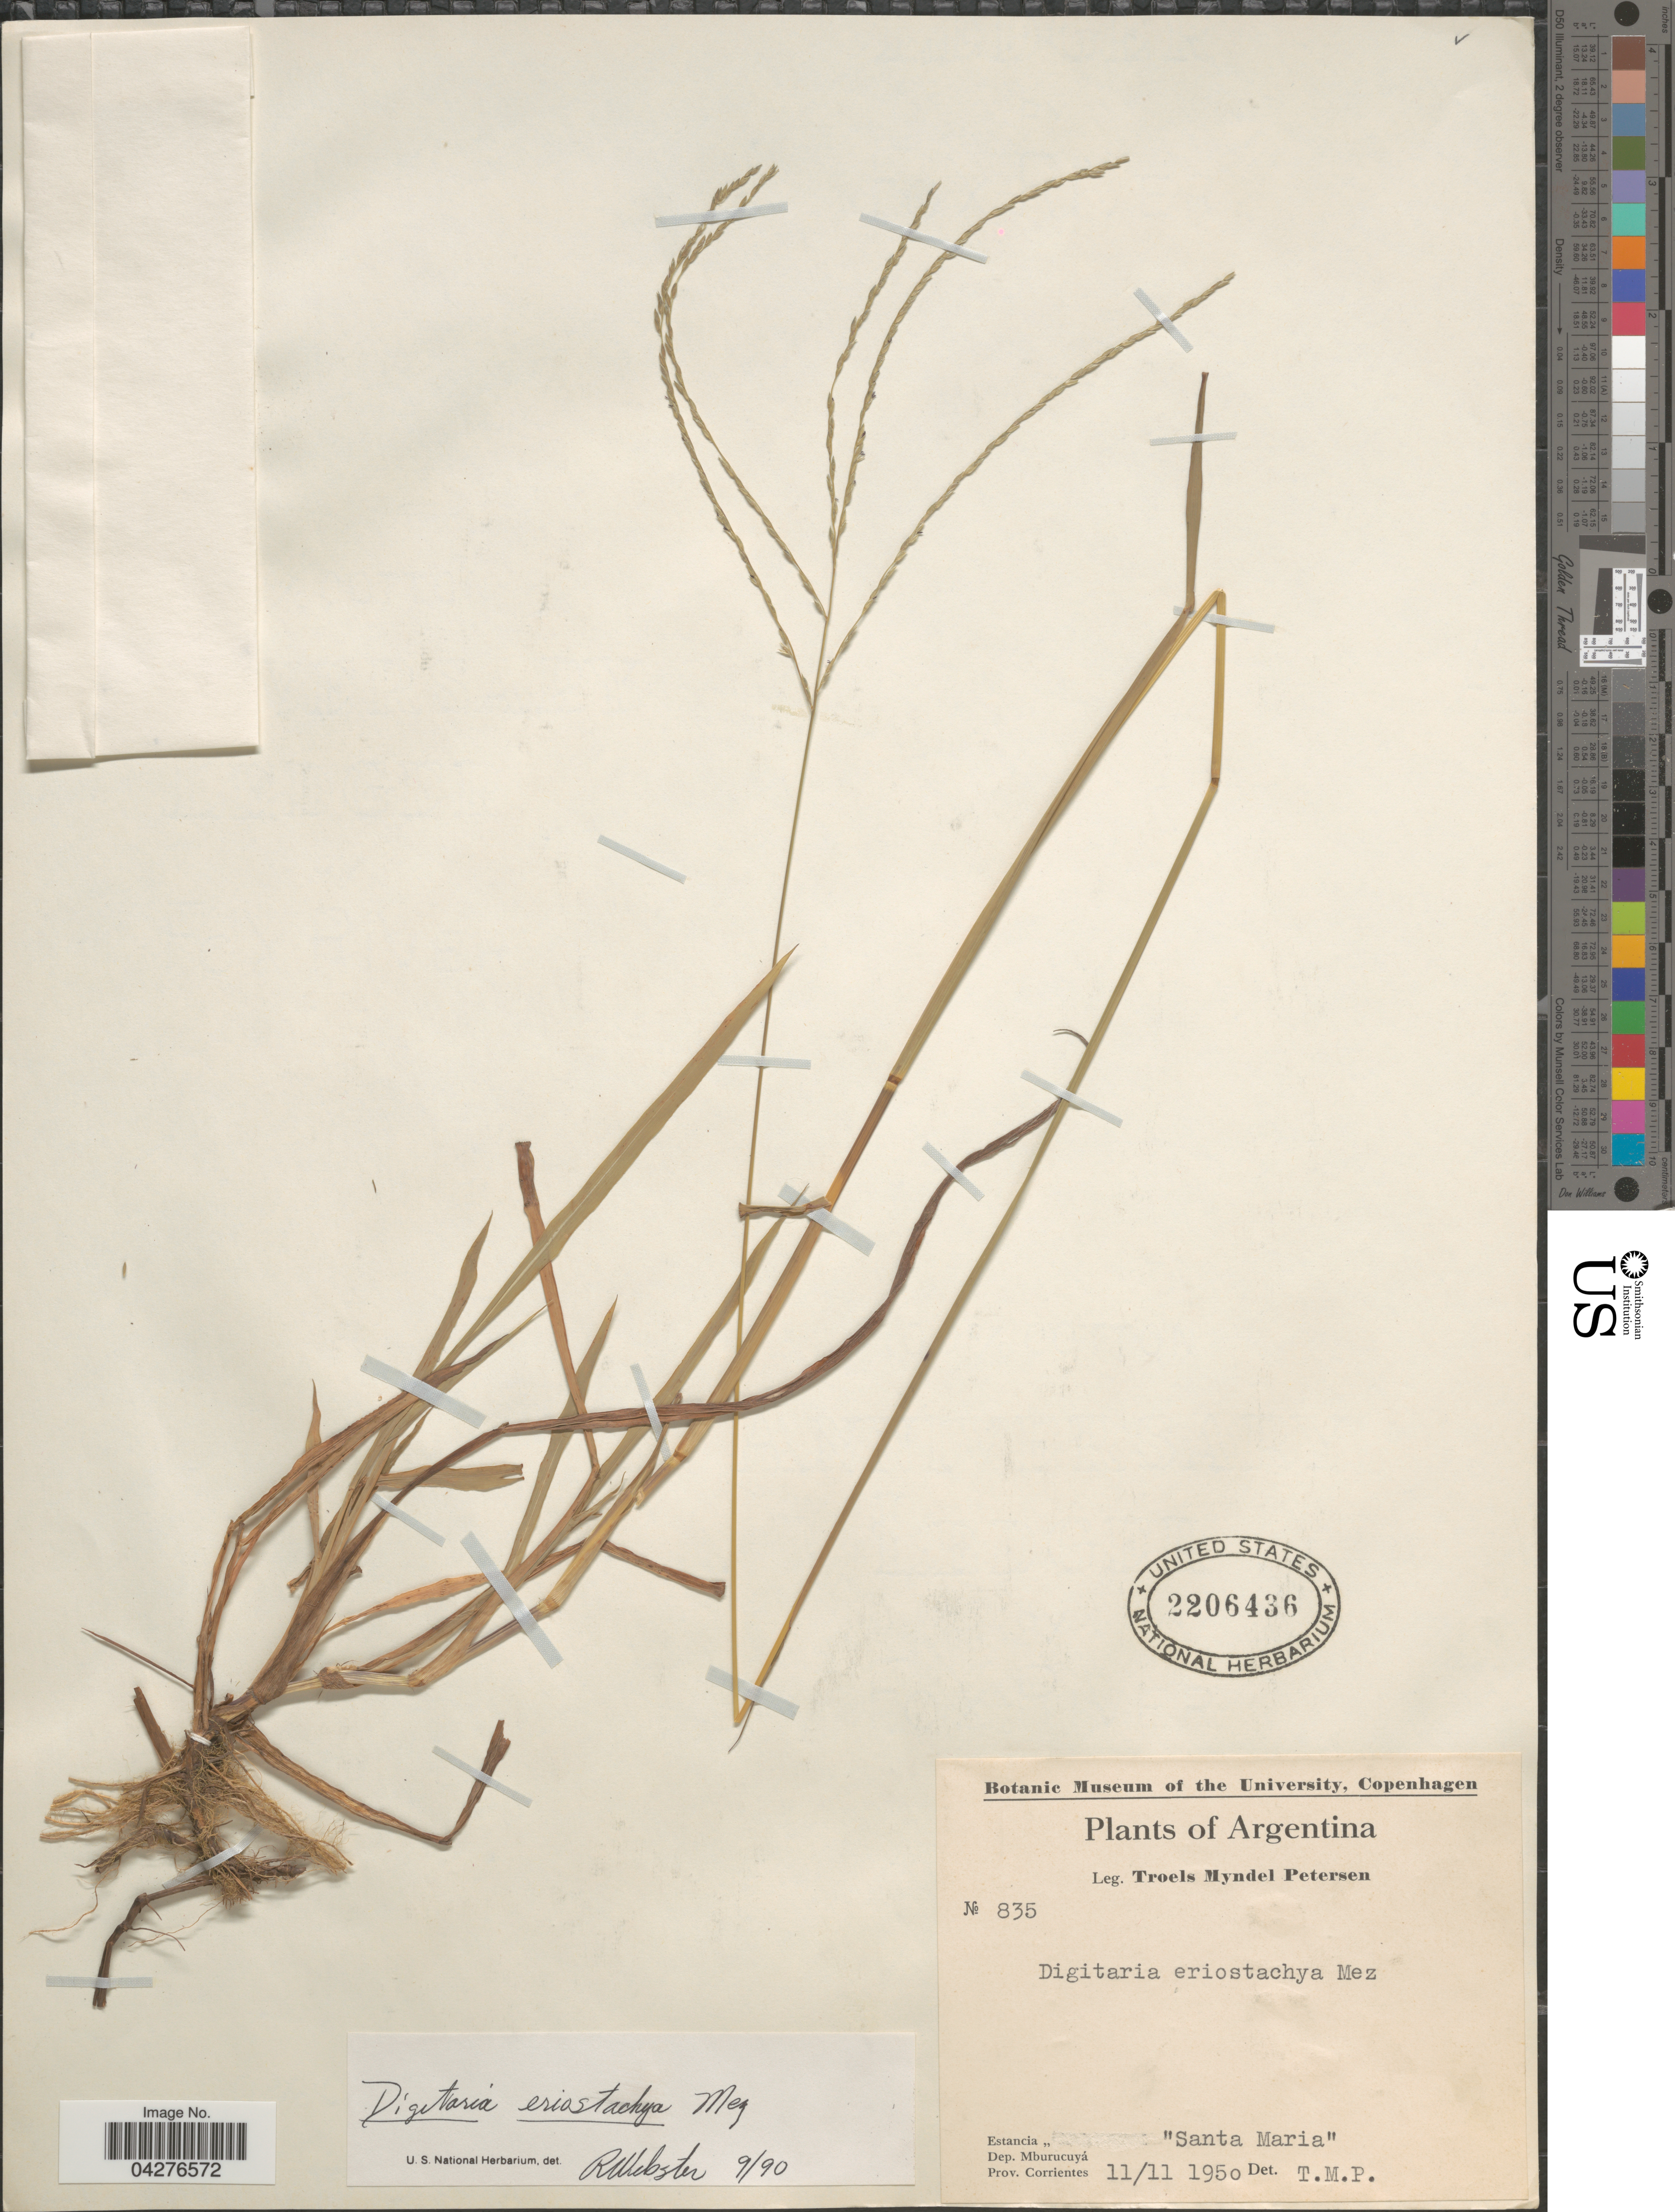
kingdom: Plantae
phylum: Tracheophyta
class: Liliopsida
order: Poales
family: Poaceae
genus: Digitaria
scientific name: Digitaria eriostachya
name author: Mez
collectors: T. M. Petersen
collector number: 835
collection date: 1950-11-11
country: Argentina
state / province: Corrientes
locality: Estancia "Santa Maria". Dep. Mburucuyá.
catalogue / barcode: US 2206436